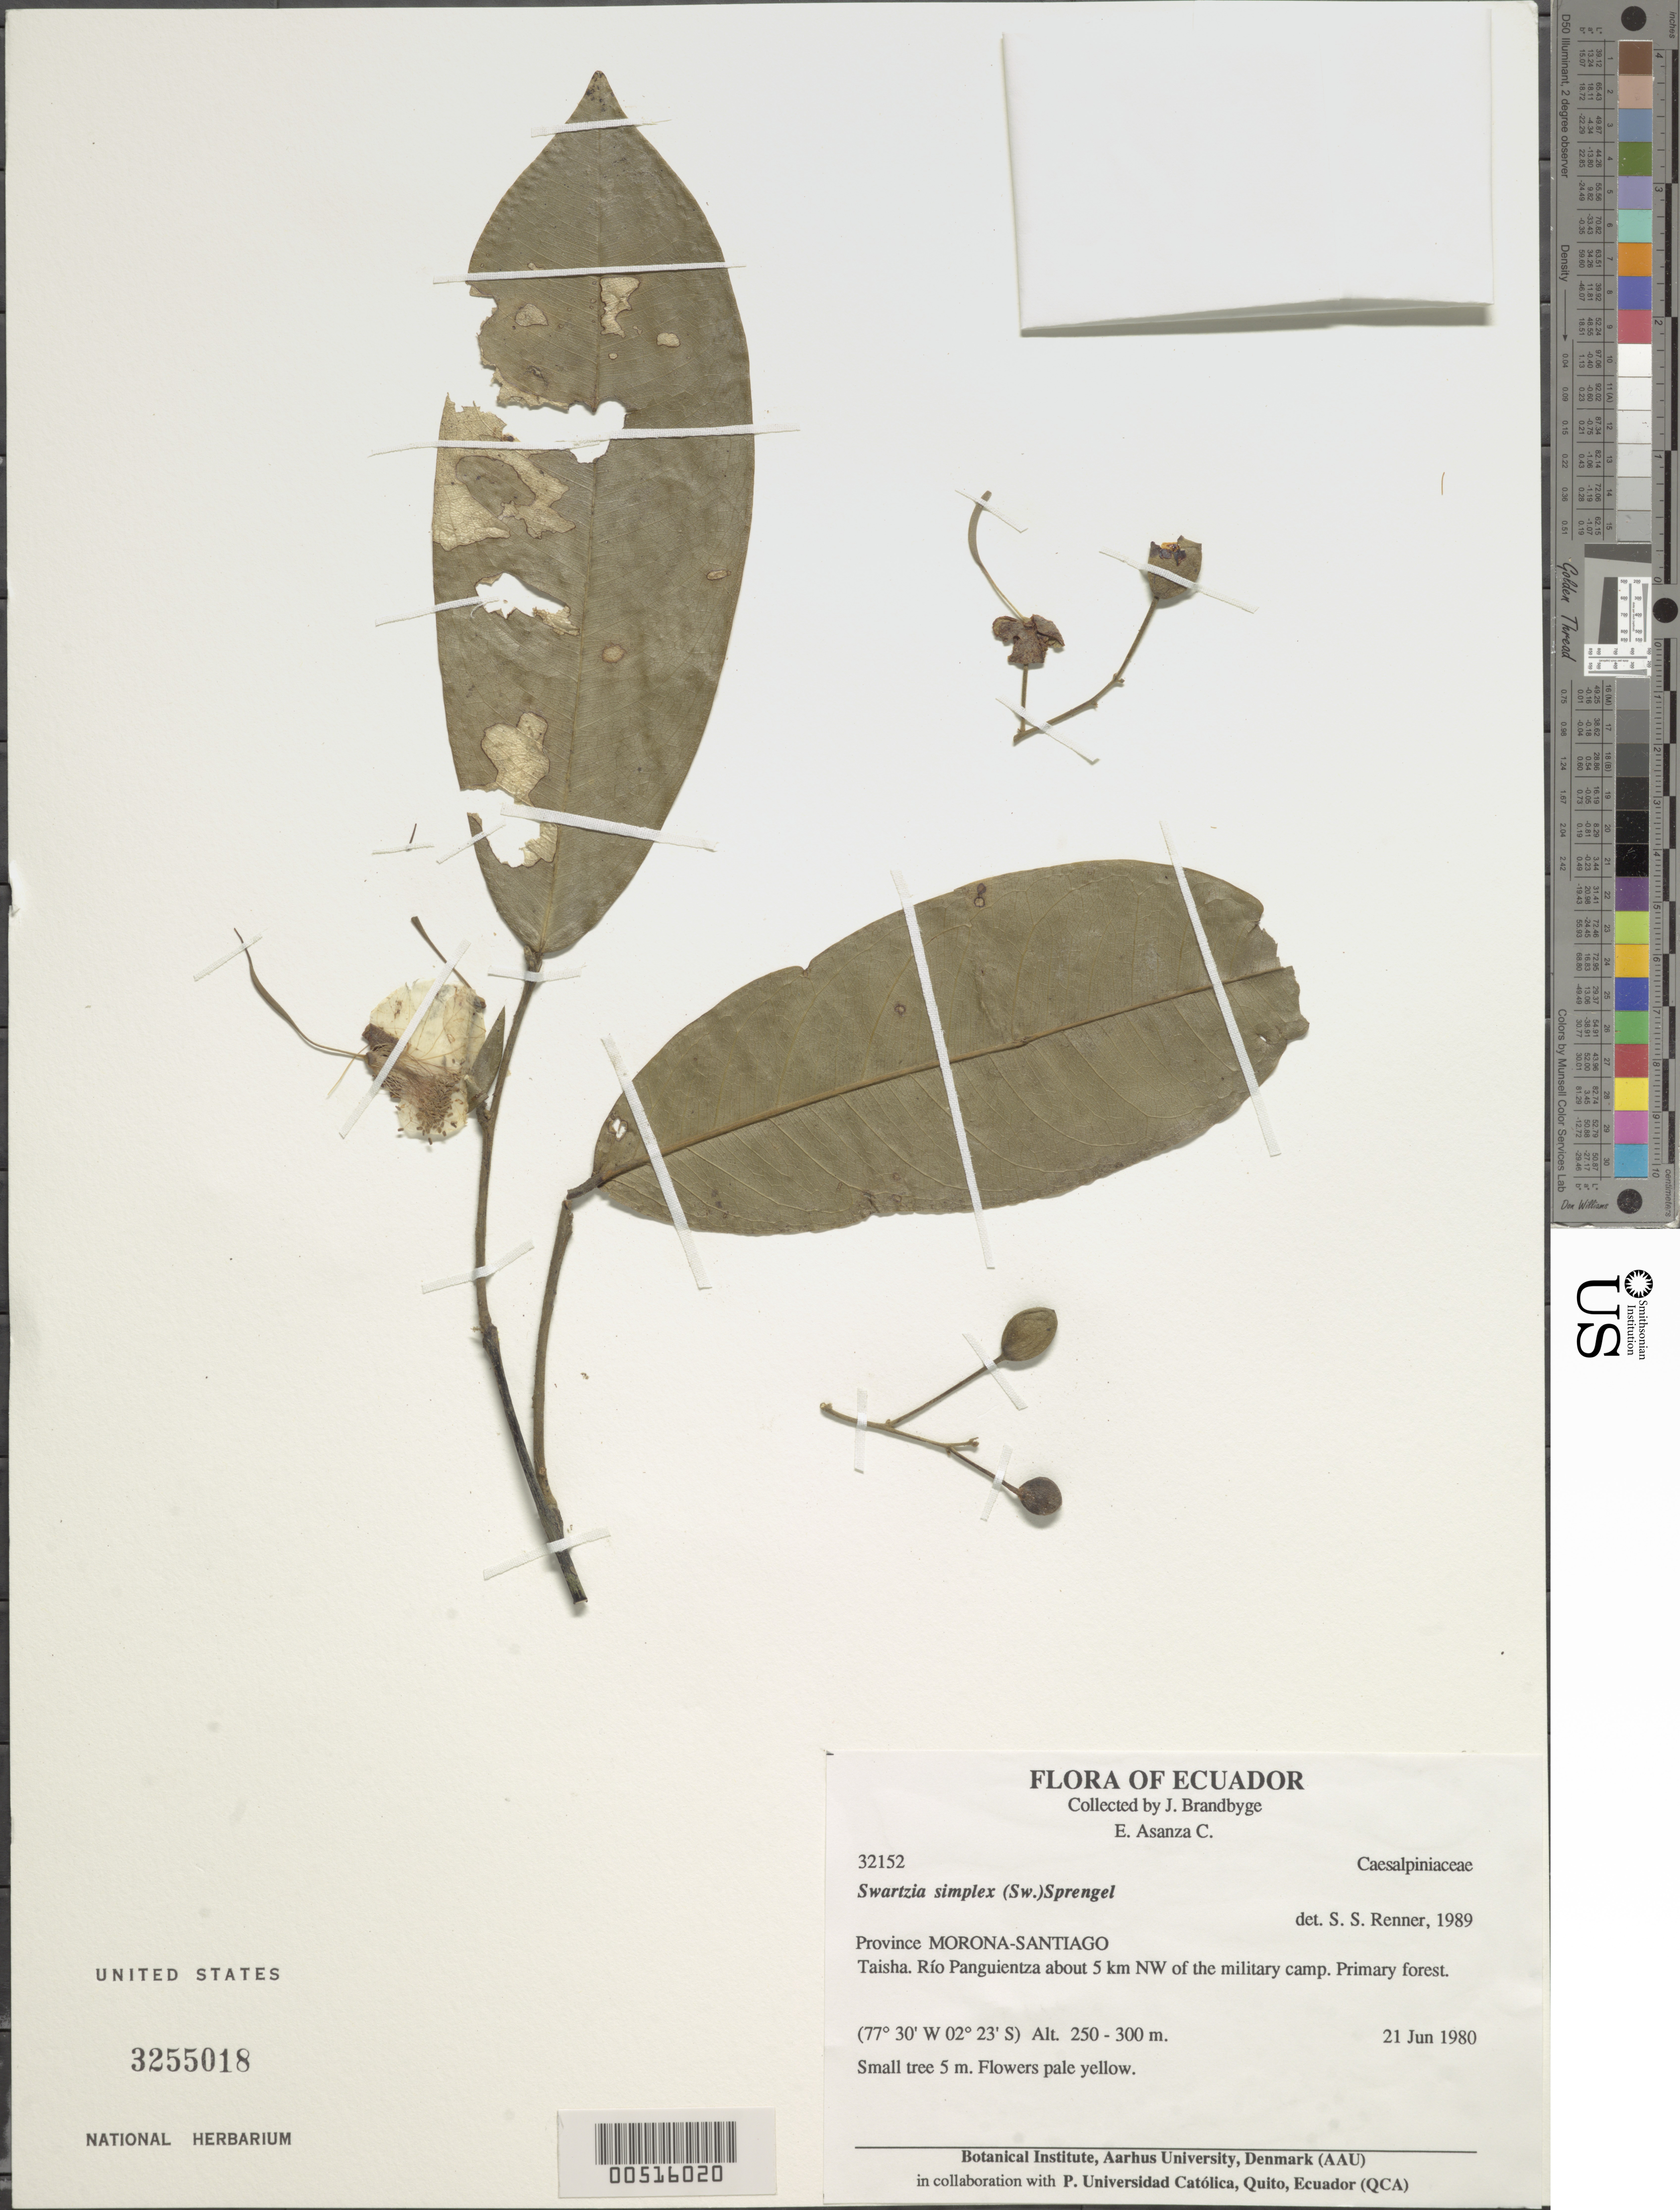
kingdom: Plantae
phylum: Tracheophyta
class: Magnoliopsida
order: Fabales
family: Fabaceae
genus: Swartzia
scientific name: Swartzia simplex var. ochnacea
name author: (DC.) R.S. Cowan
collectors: E. Asanza C.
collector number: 32152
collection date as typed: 21 Jun 1980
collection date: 1980-06-21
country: Ecuador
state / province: Morona-Santiago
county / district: Taisha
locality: Taisha, Rio panguientza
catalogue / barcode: US 3255018